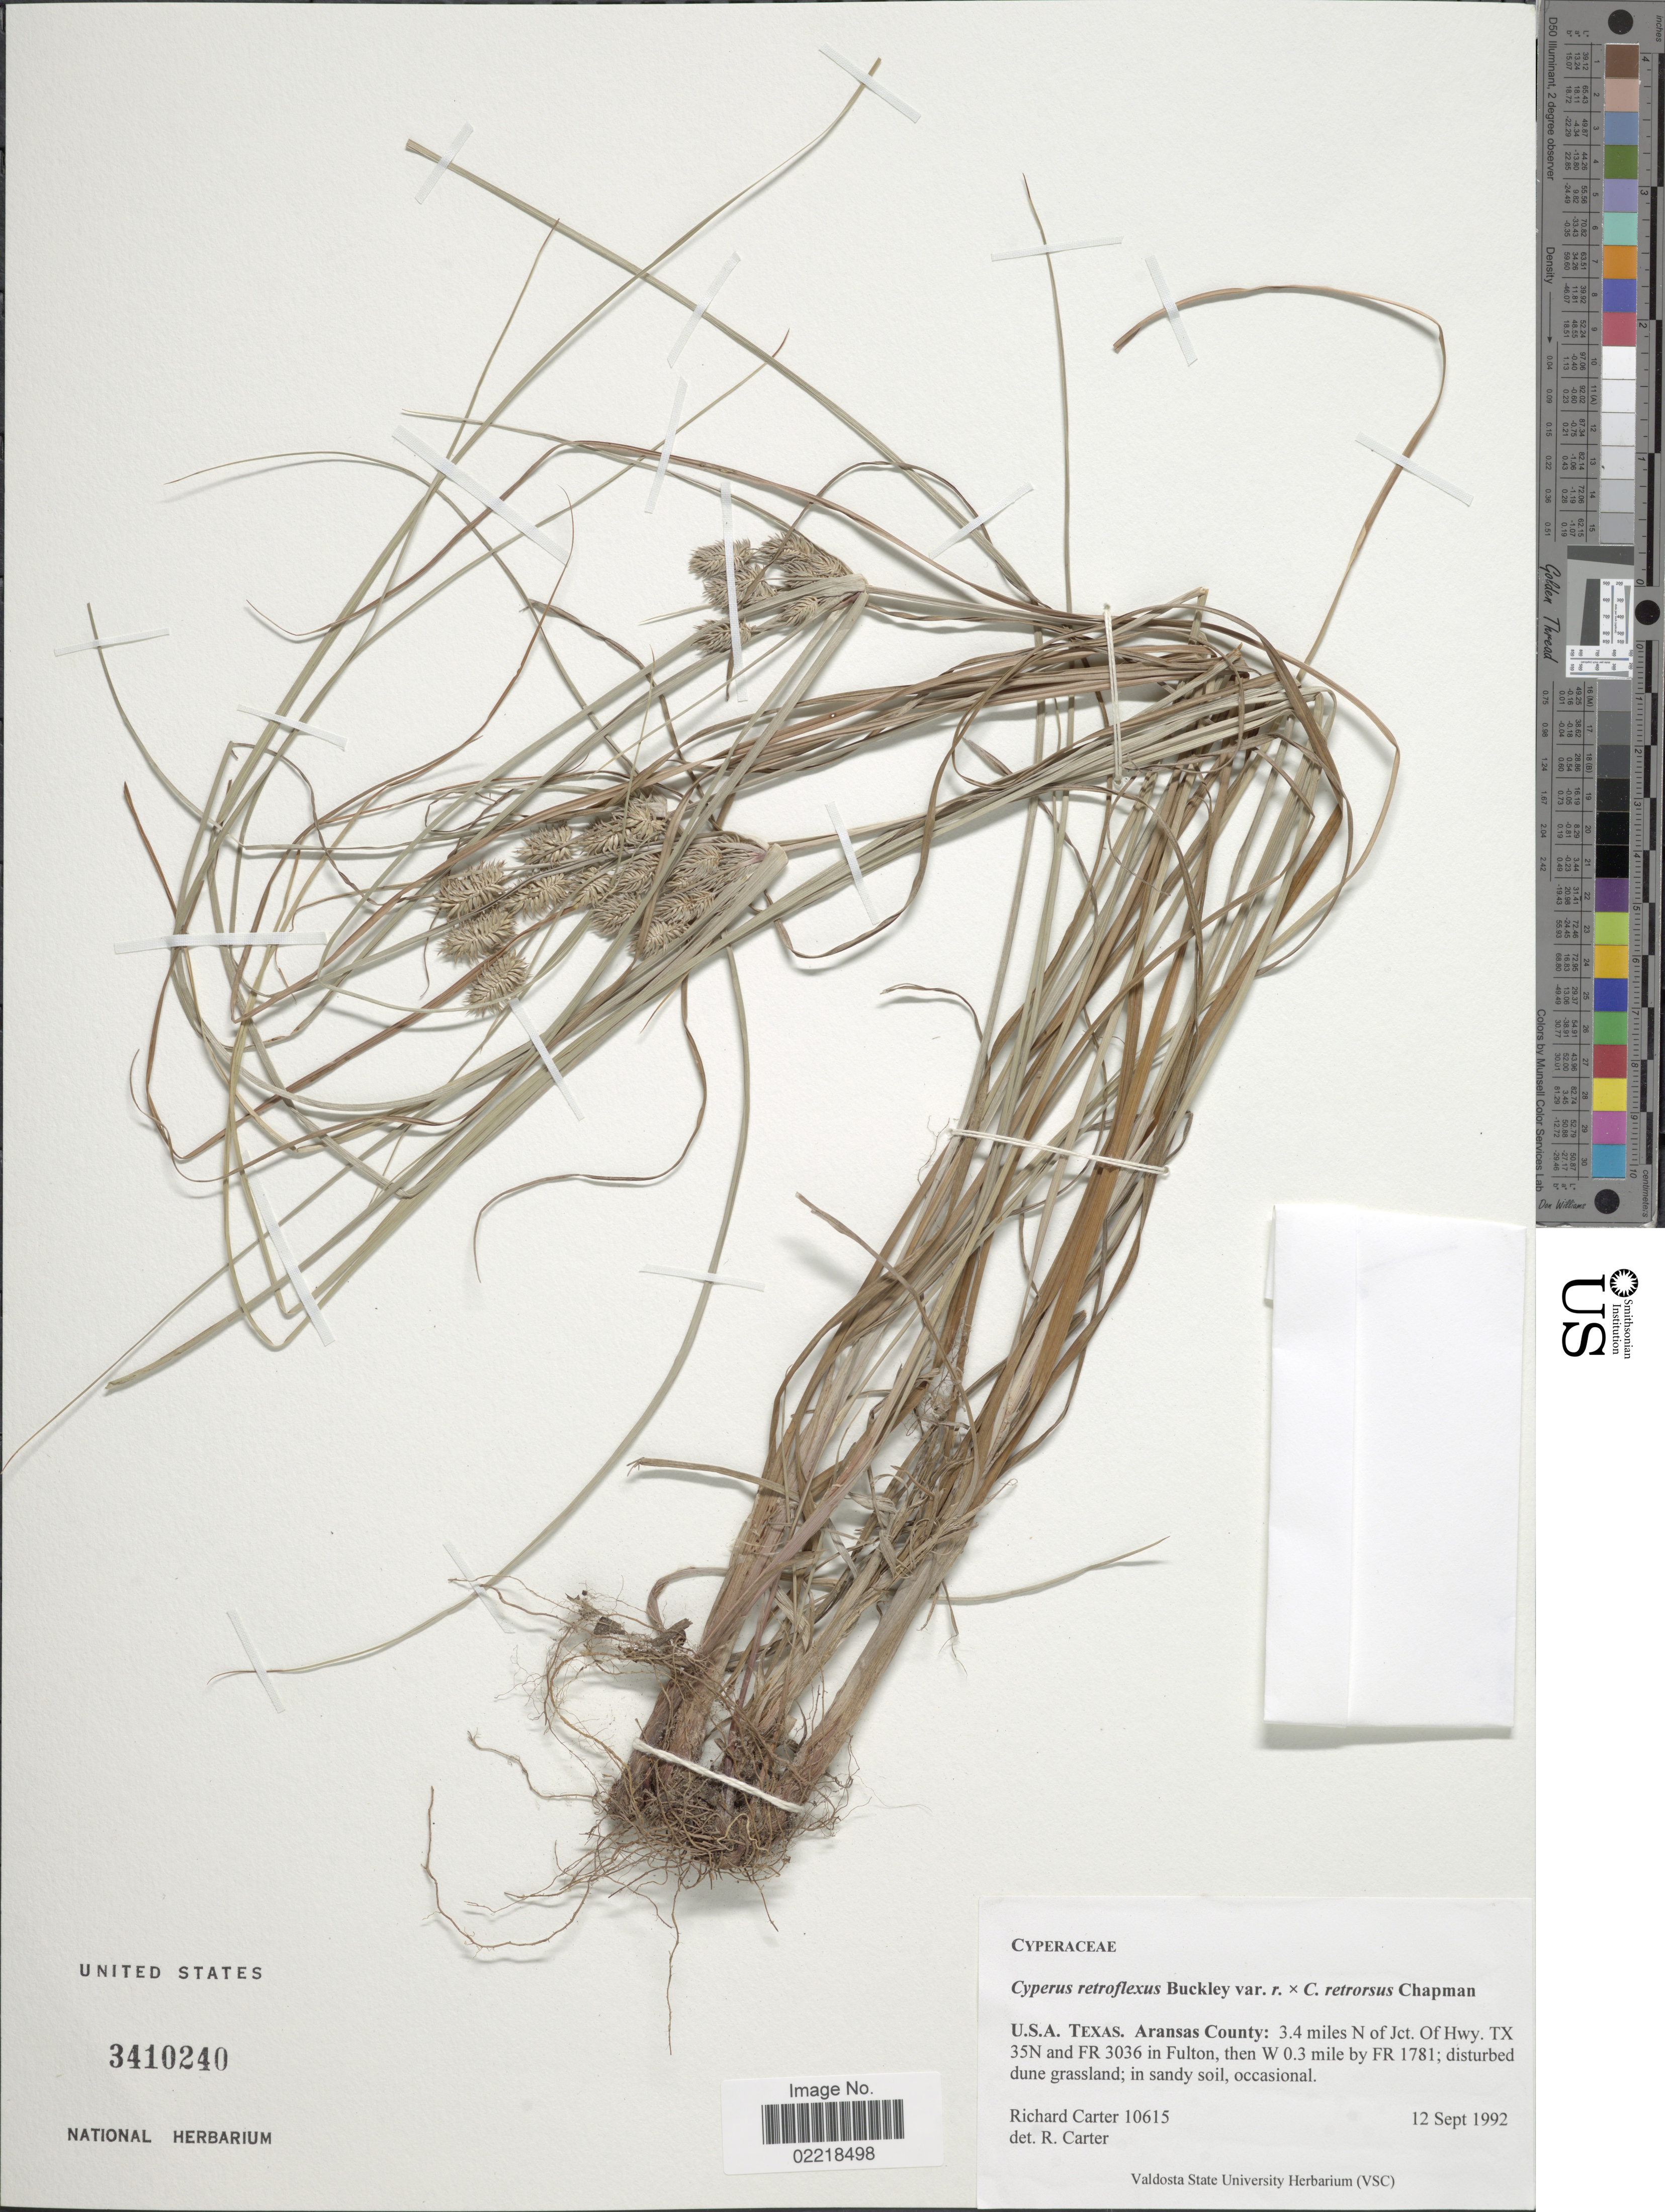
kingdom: Plantae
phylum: Tracheophyta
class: Liliopsida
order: Poales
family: Cyperaceae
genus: Cyperus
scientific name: Cyperus retroflexus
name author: Buckley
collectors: R. Carter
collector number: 10615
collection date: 1992-09-12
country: United States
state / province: Texas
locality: Aransas County: 3.4 miles N of Jct. of Hwy. TX 35 N and FR 3036 in Fulton, then W 0.3 mile by FR 1781; disturbed dune grassland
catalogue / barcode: US 3410240